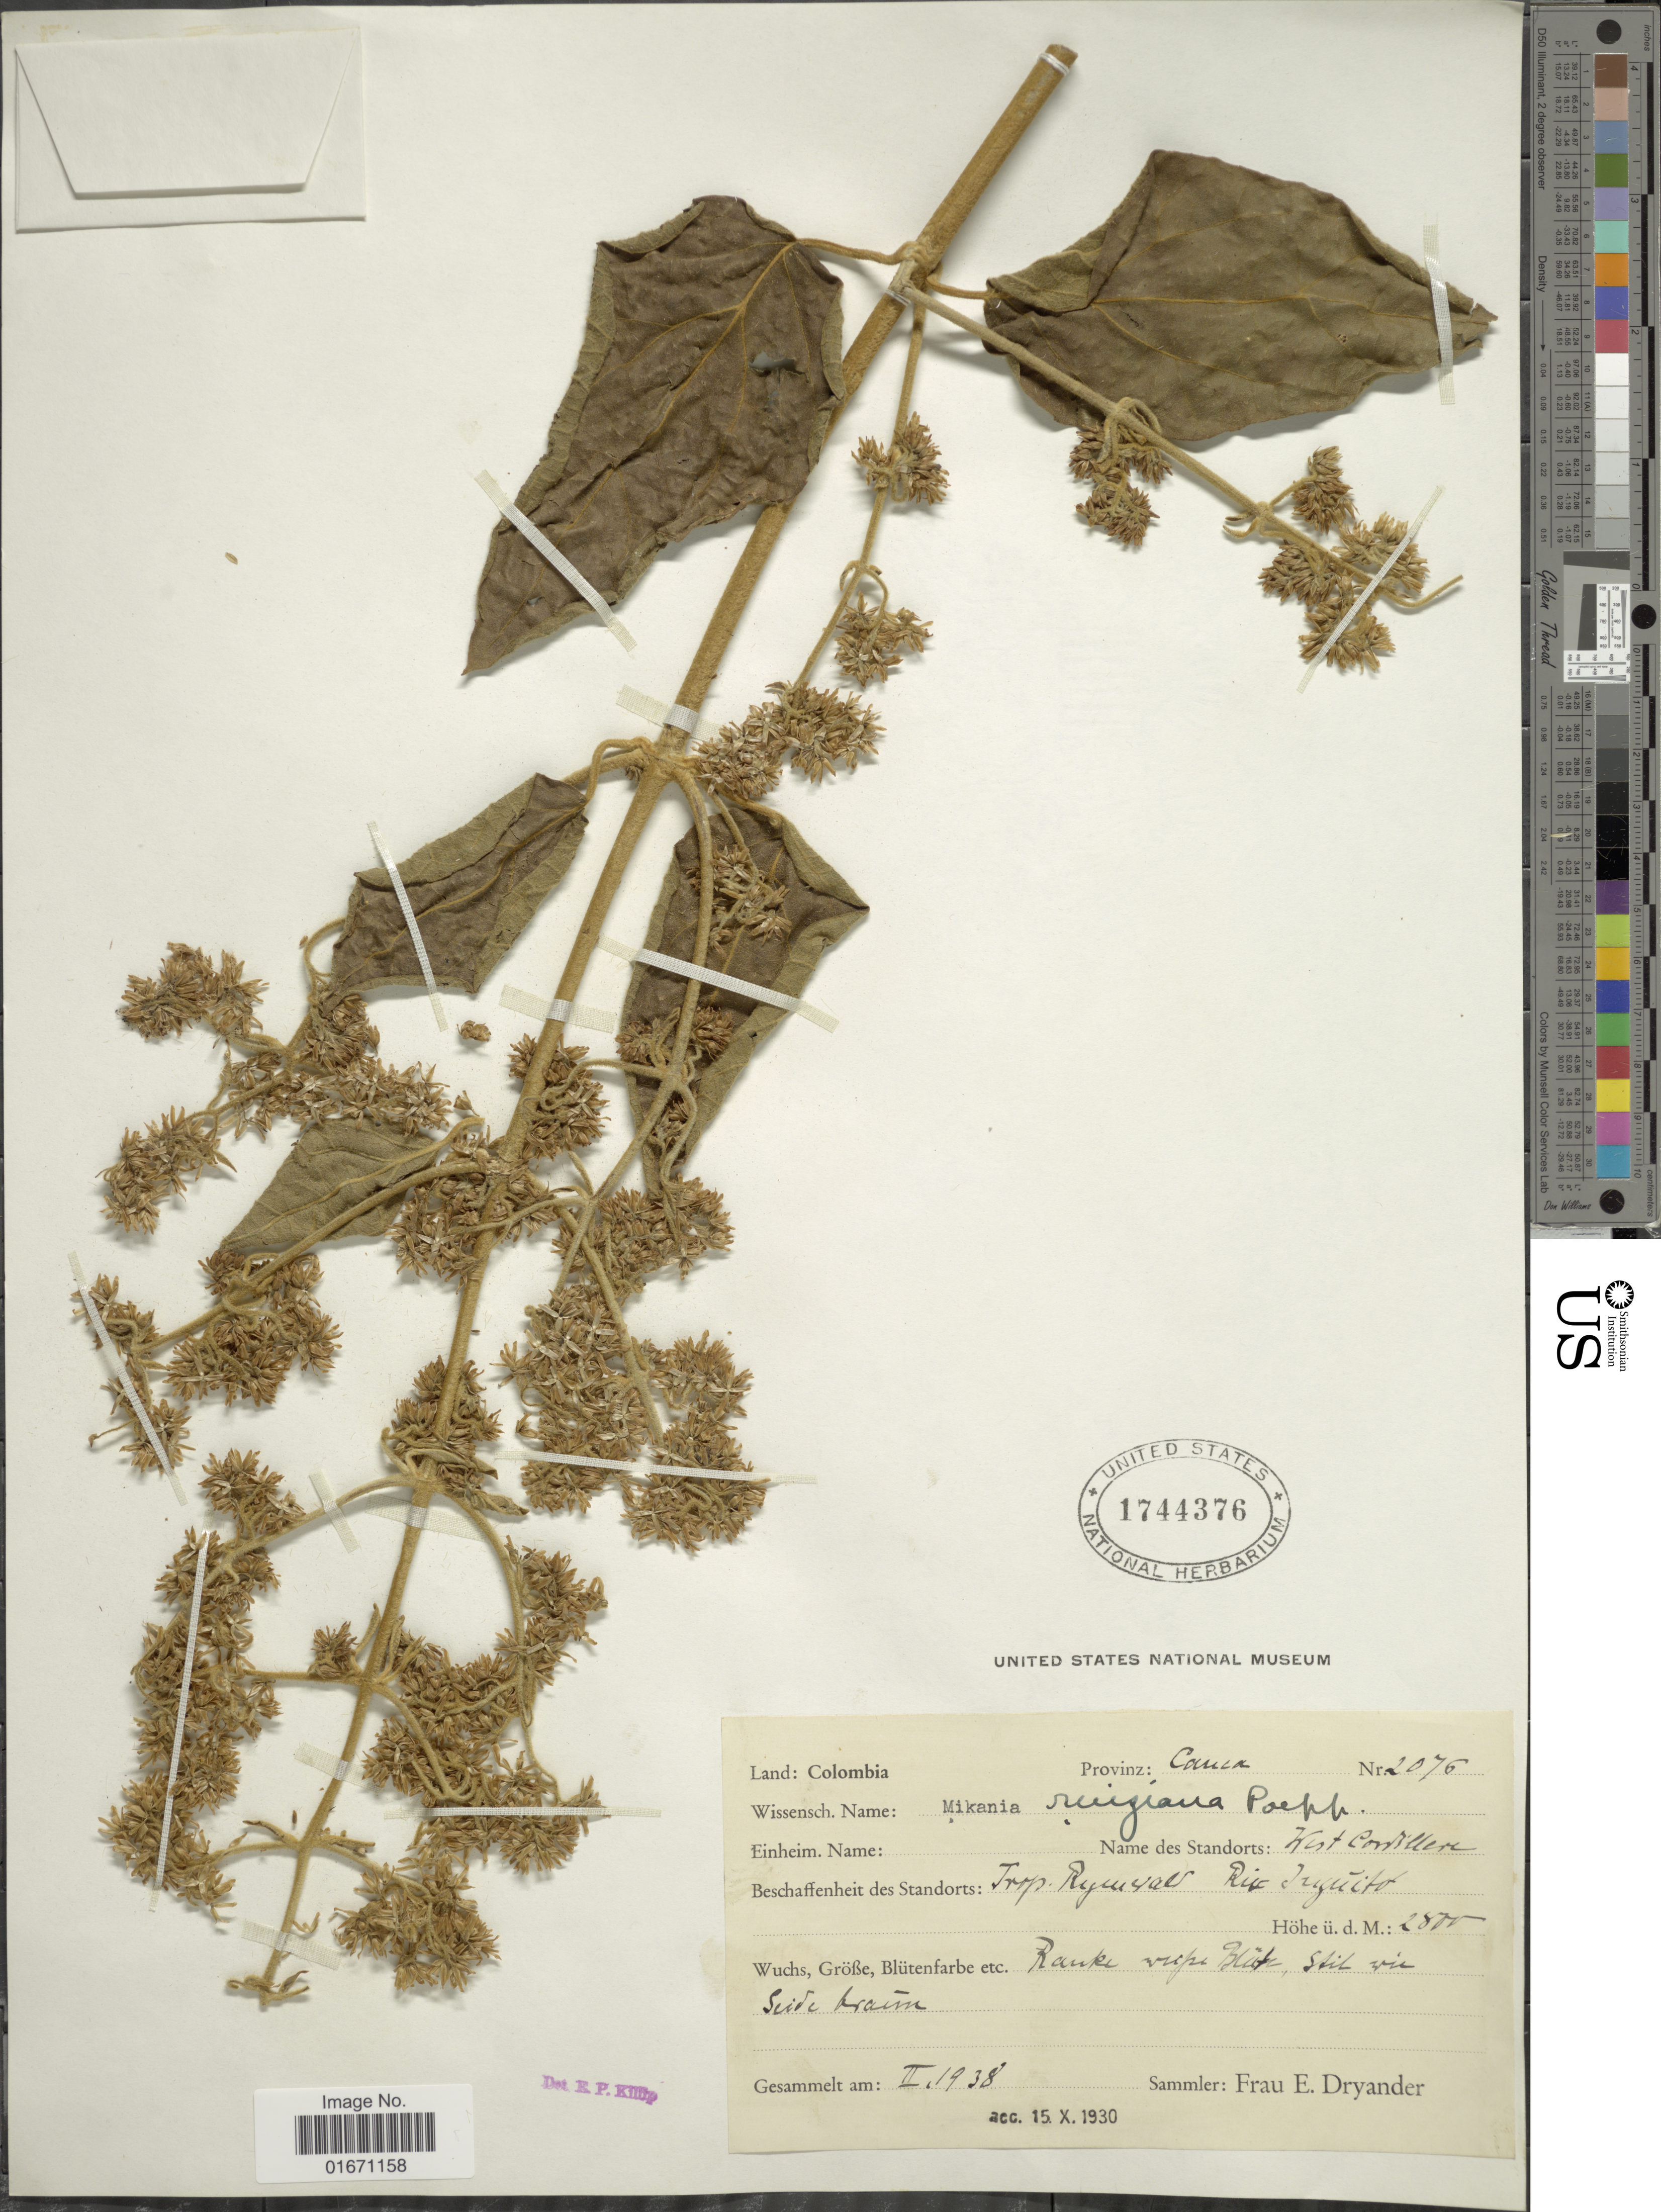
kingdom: Plantae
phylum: Tracheophyta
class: Magnoliopsida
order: Asterales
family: Asteraceae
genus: Mikania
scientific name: Mikania banisteriae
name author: DC.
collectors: F. Dryander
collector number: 2076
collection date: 1938-02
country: Colombia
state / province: Cauca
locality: Trop. Regenwald Rio Inguito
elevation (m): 2800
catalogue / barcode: US 1744376